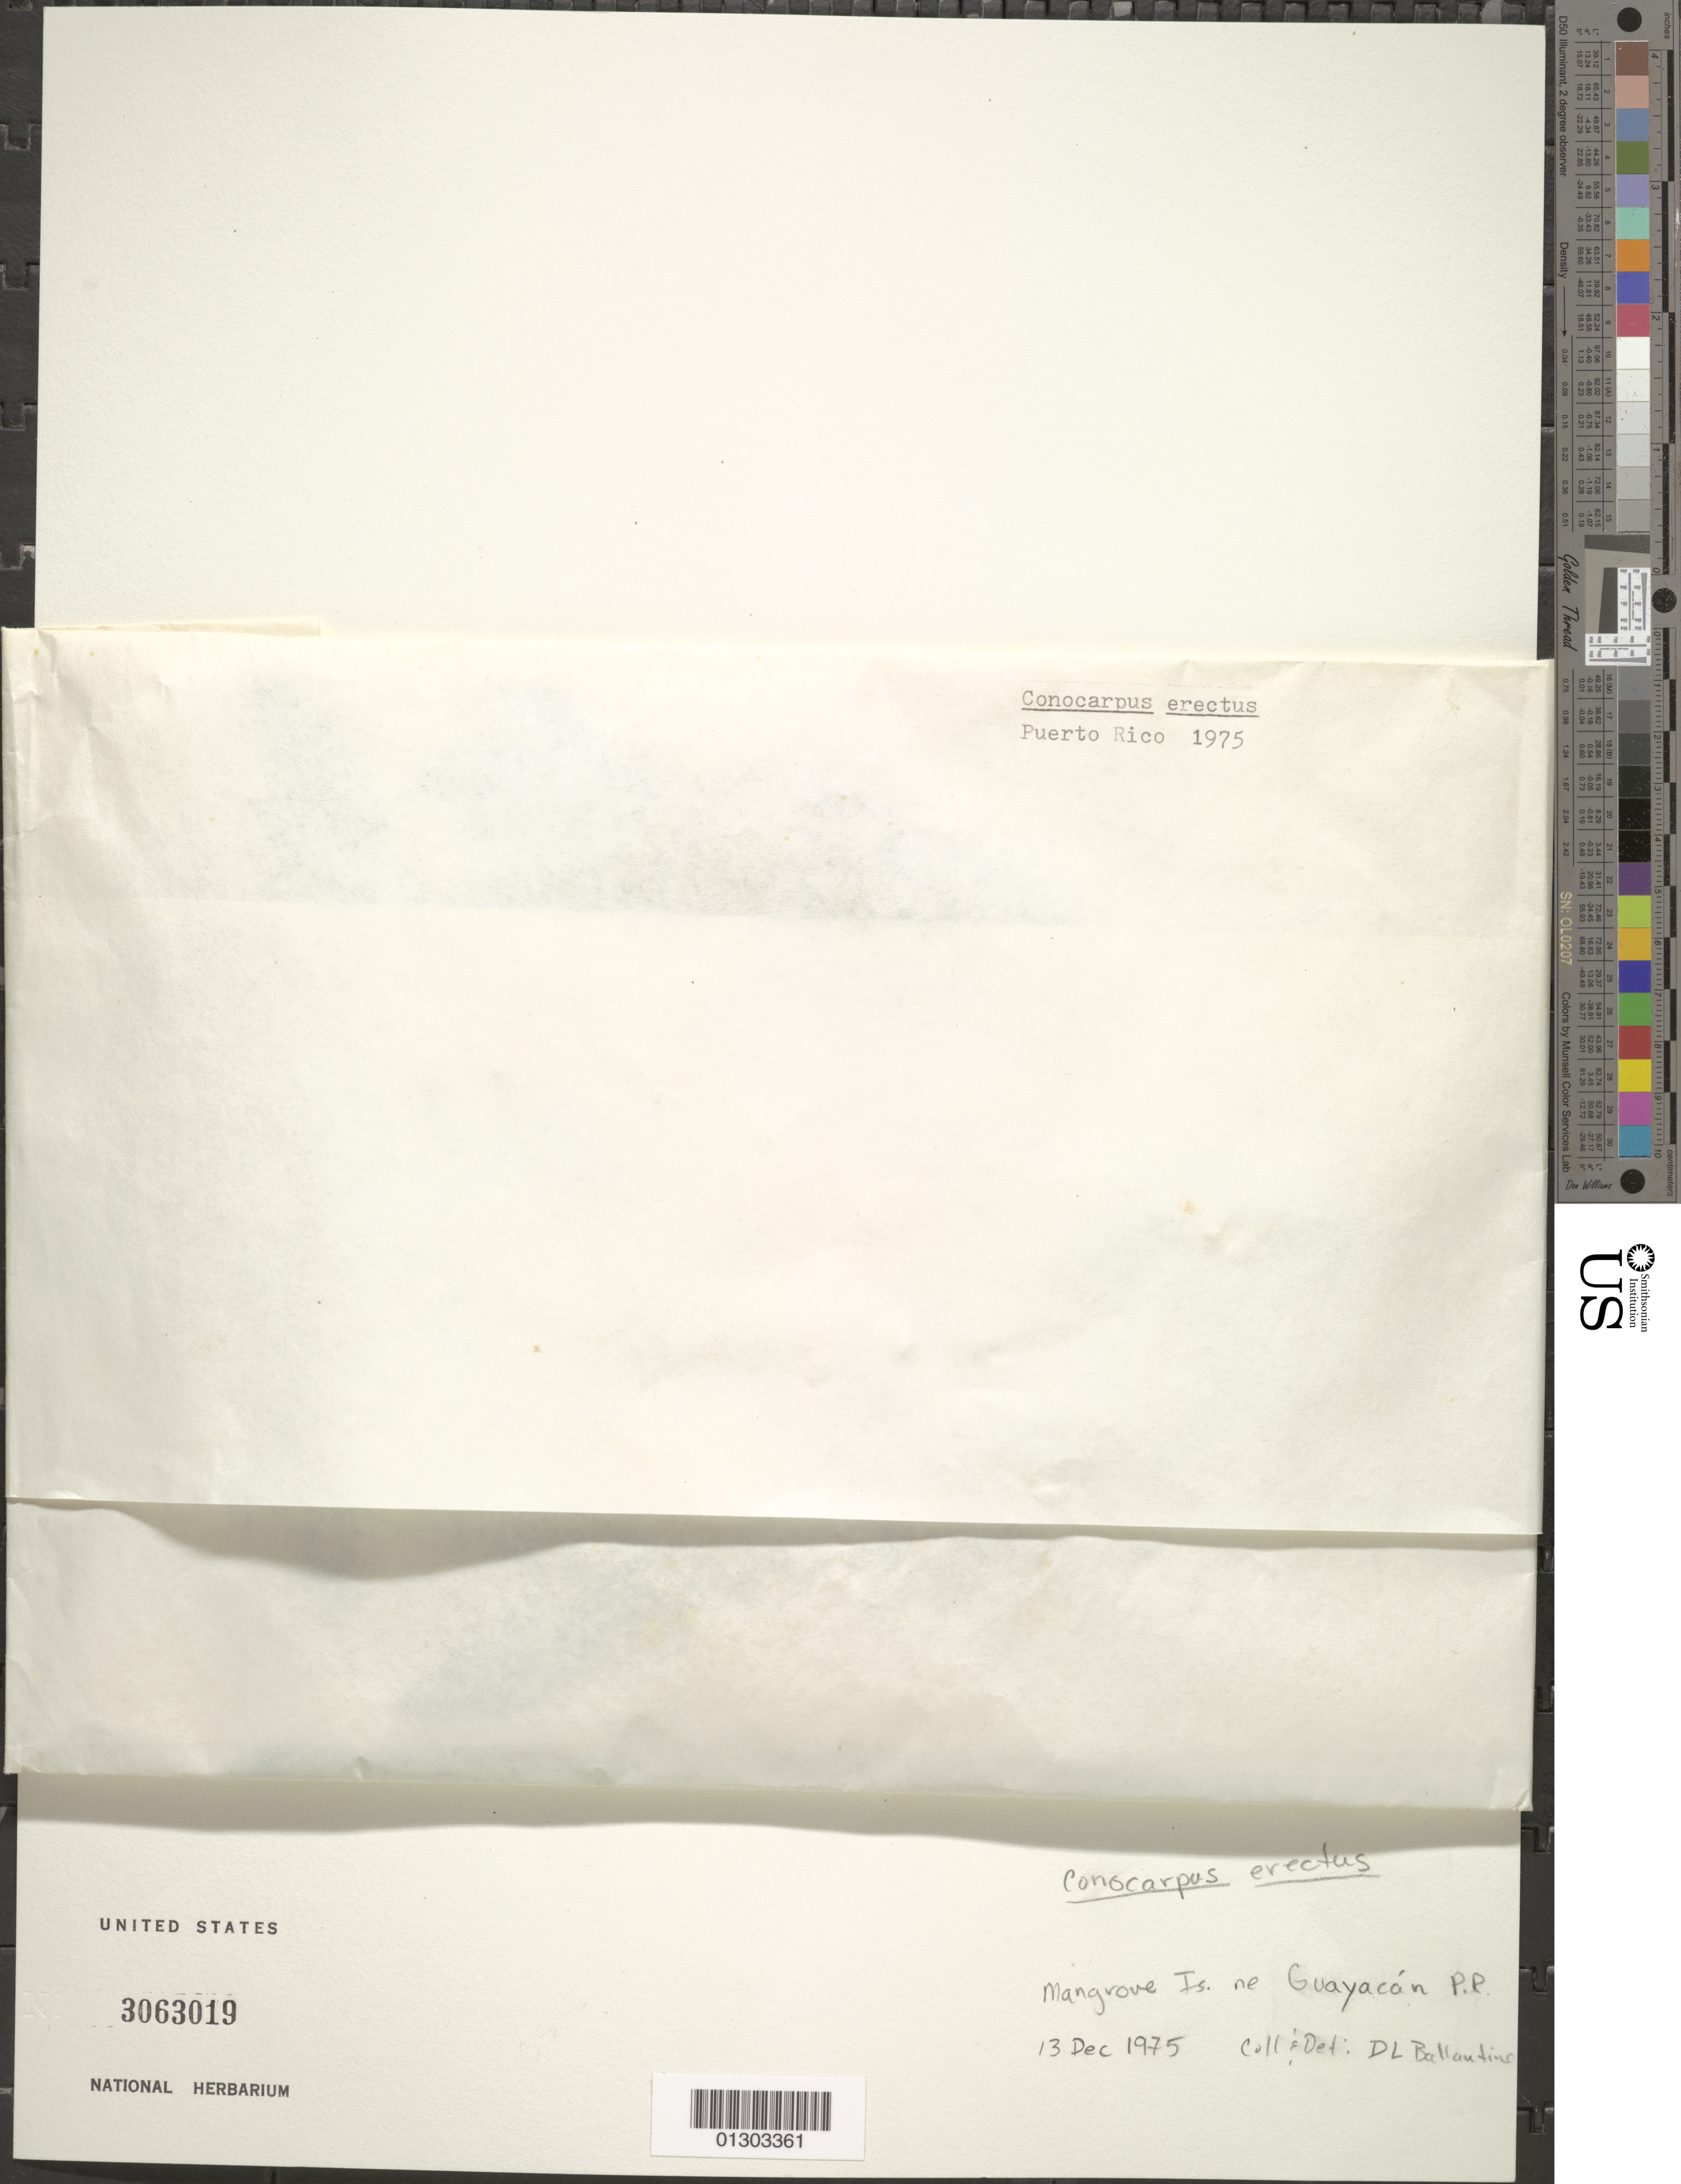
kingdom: Plantae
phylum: Tracheophyta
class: Magnoliopsida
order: Myrtales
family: Combretaceae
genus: Conocarpus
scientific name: Conocarpus erectus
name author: L.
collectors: D.L. Ballantine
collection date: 1975-12-13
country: Puerto Rico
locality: Mangrove Is. ne Guayacón.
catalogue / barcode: US 3063019